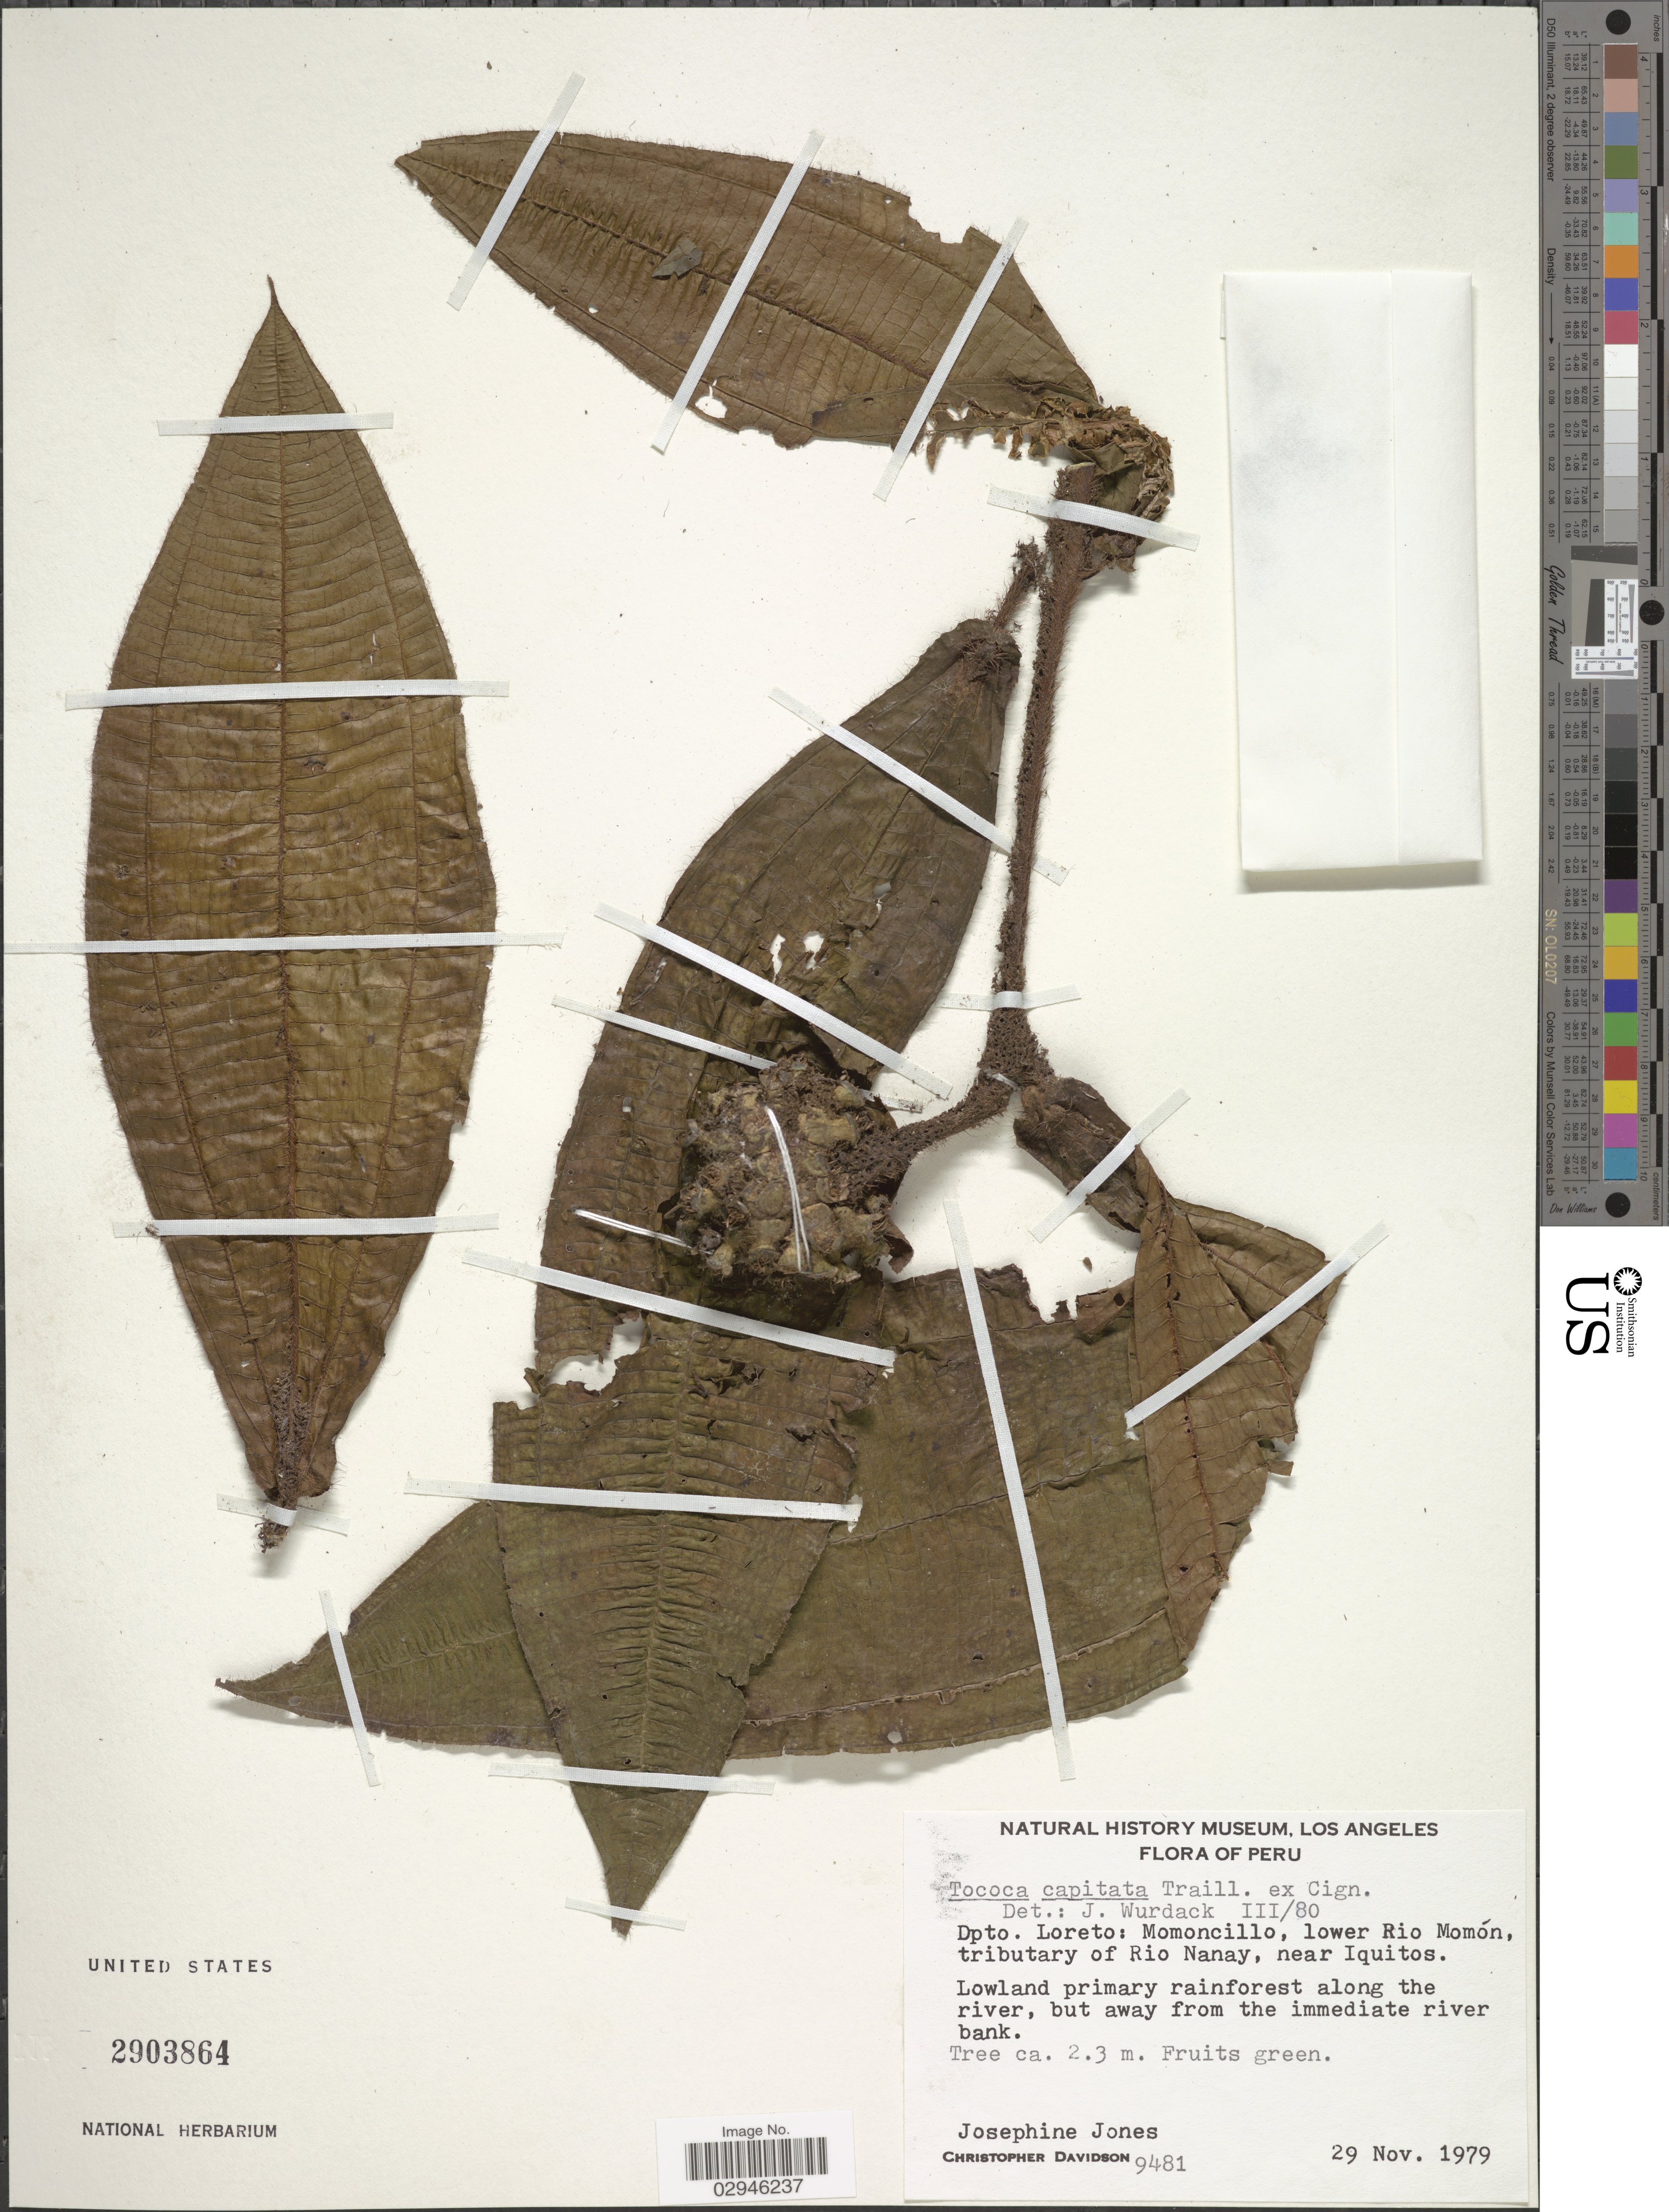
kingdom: Plantae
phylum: Tracheophyta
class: Magnoliopsida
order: Myrtales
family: Melastomataceae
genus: Tococa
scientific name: Tococa capitata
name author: Trail ex Cogn.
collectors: J. Jones & C. Davidson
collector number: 9481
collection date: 1979-11-29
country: Peru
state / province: Loreto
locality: Dpto. Loreto: Momoncillo, lower Rio Momón, tributary to Rio Nanay, near Iquitos.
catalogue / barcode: US 2903864